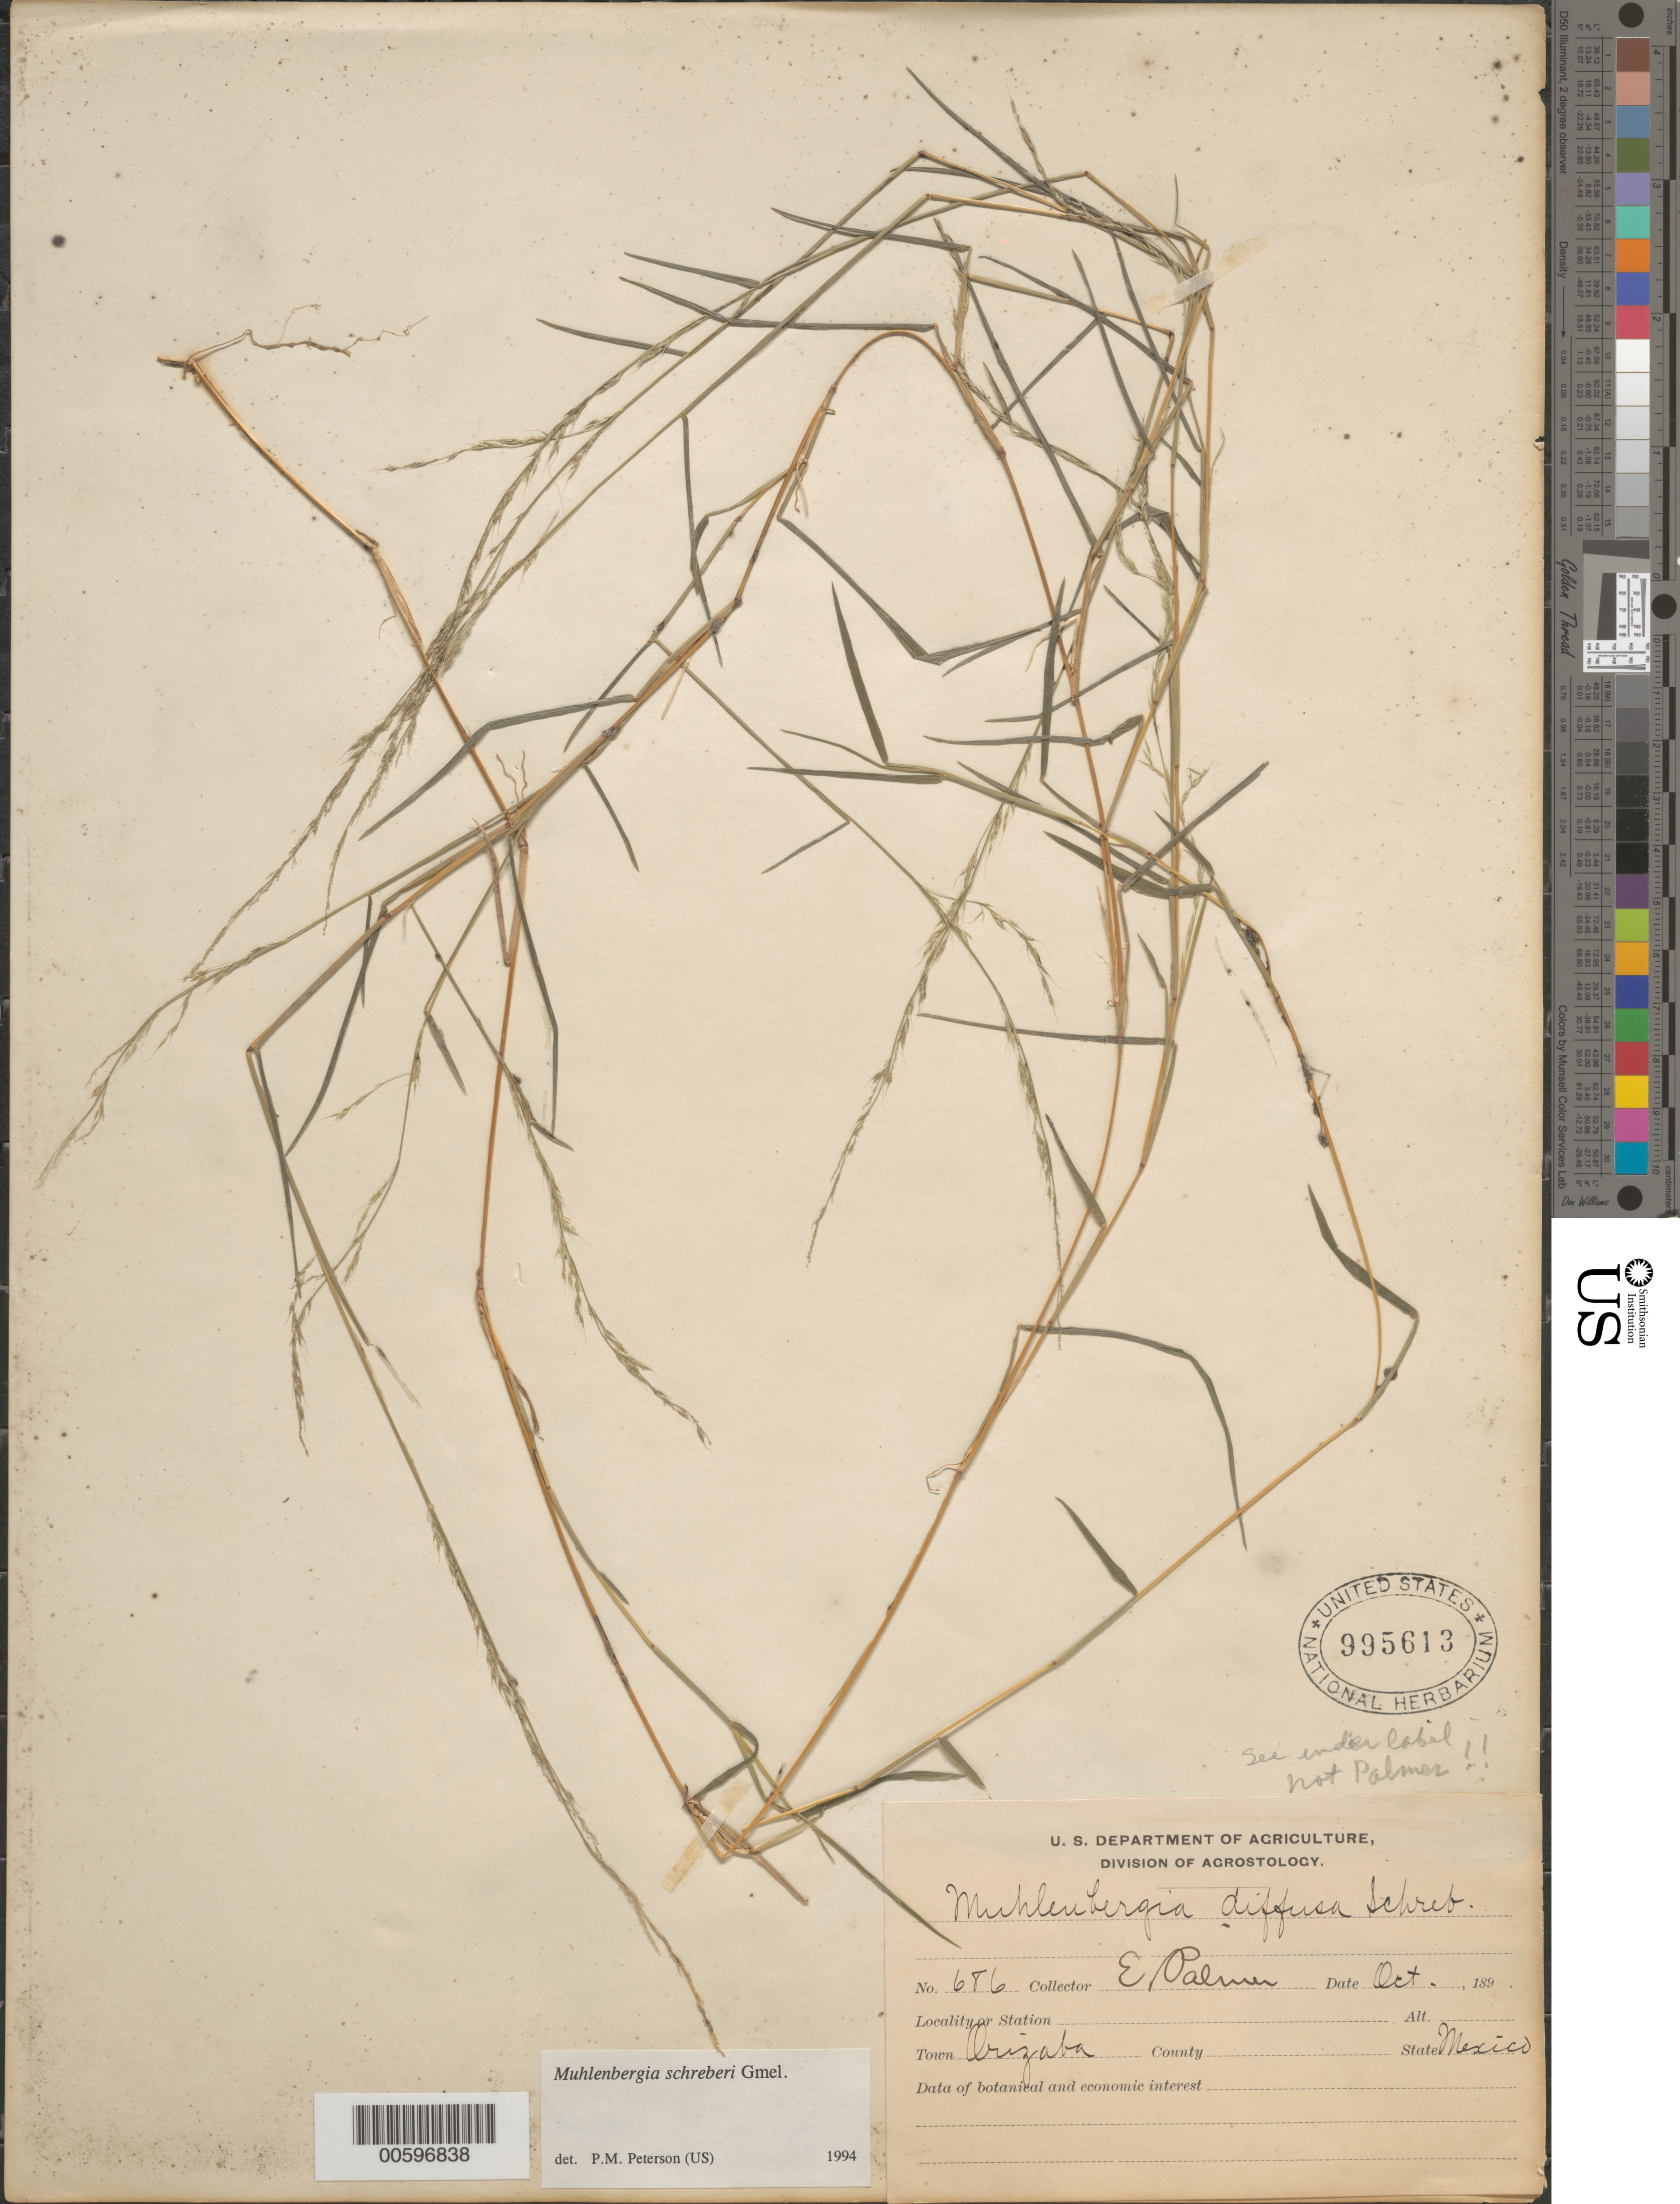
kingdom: Plantae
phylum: Tracheophyta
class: Liliopsida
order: Poales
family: Poaceae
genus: Muhlenbergia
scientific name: Muhlenbergia schreberi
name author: J.F. Gmel.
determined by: Peterson, Paul M., (BOT), Smithsonian Institution - National Museum of Natural History (UNITED STATES)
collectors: E. Palmer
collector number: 686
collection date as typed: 0 Oct 189?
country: Mexico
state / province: Veracruz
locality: Orizaba.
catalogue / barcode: US 995613